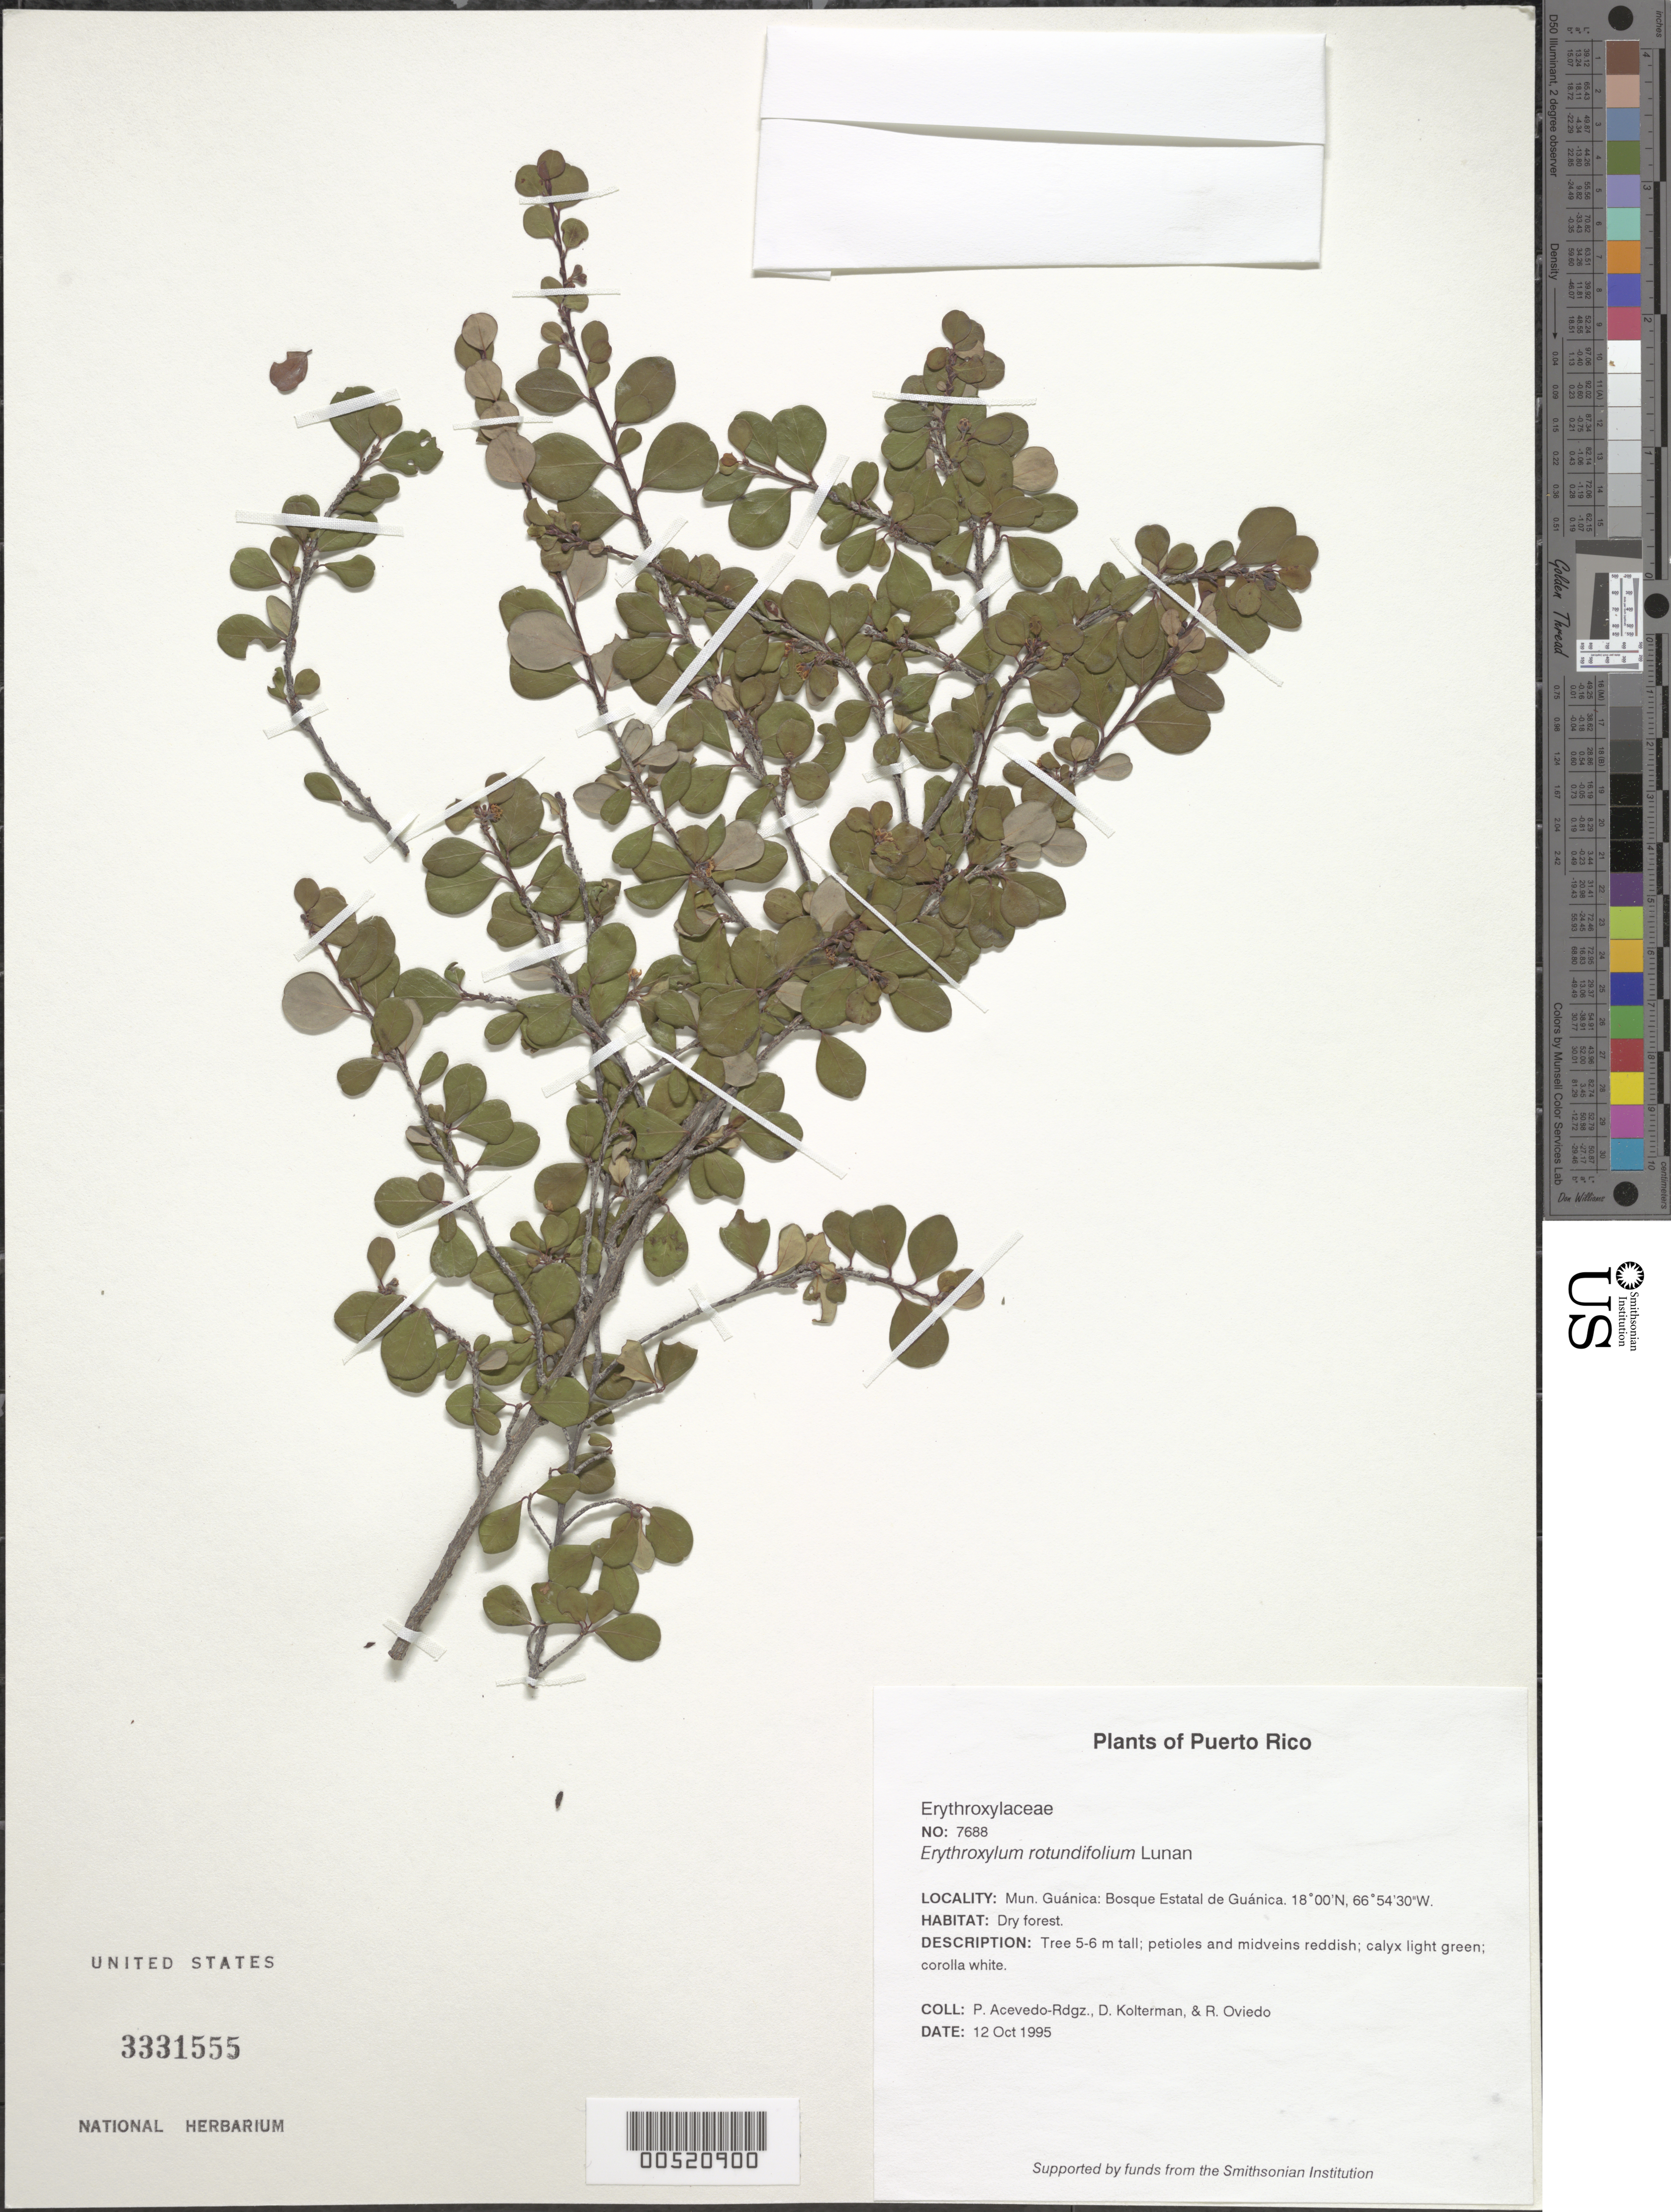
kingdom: Plantae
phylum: Tracheophyta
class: Magnoliopsida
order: Malpighiales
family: Erythroxylaceae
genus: Erythroxylum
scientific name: Erythroxylum rotundifolium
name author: Lunan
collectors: P. Acevedo-Rodr., D. Kolterman & R. Oviedo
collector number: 7688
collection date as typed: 12 Oct 1995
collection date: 1995-10-12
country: Puerto Rico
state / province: Guánica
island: Puerto Rico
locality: Guánica; Bosque Estatal de Guánica; southern area of forest, off road 333, a few km from Playa Tamarindo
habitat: Dry forest.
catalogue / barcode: US 3331555